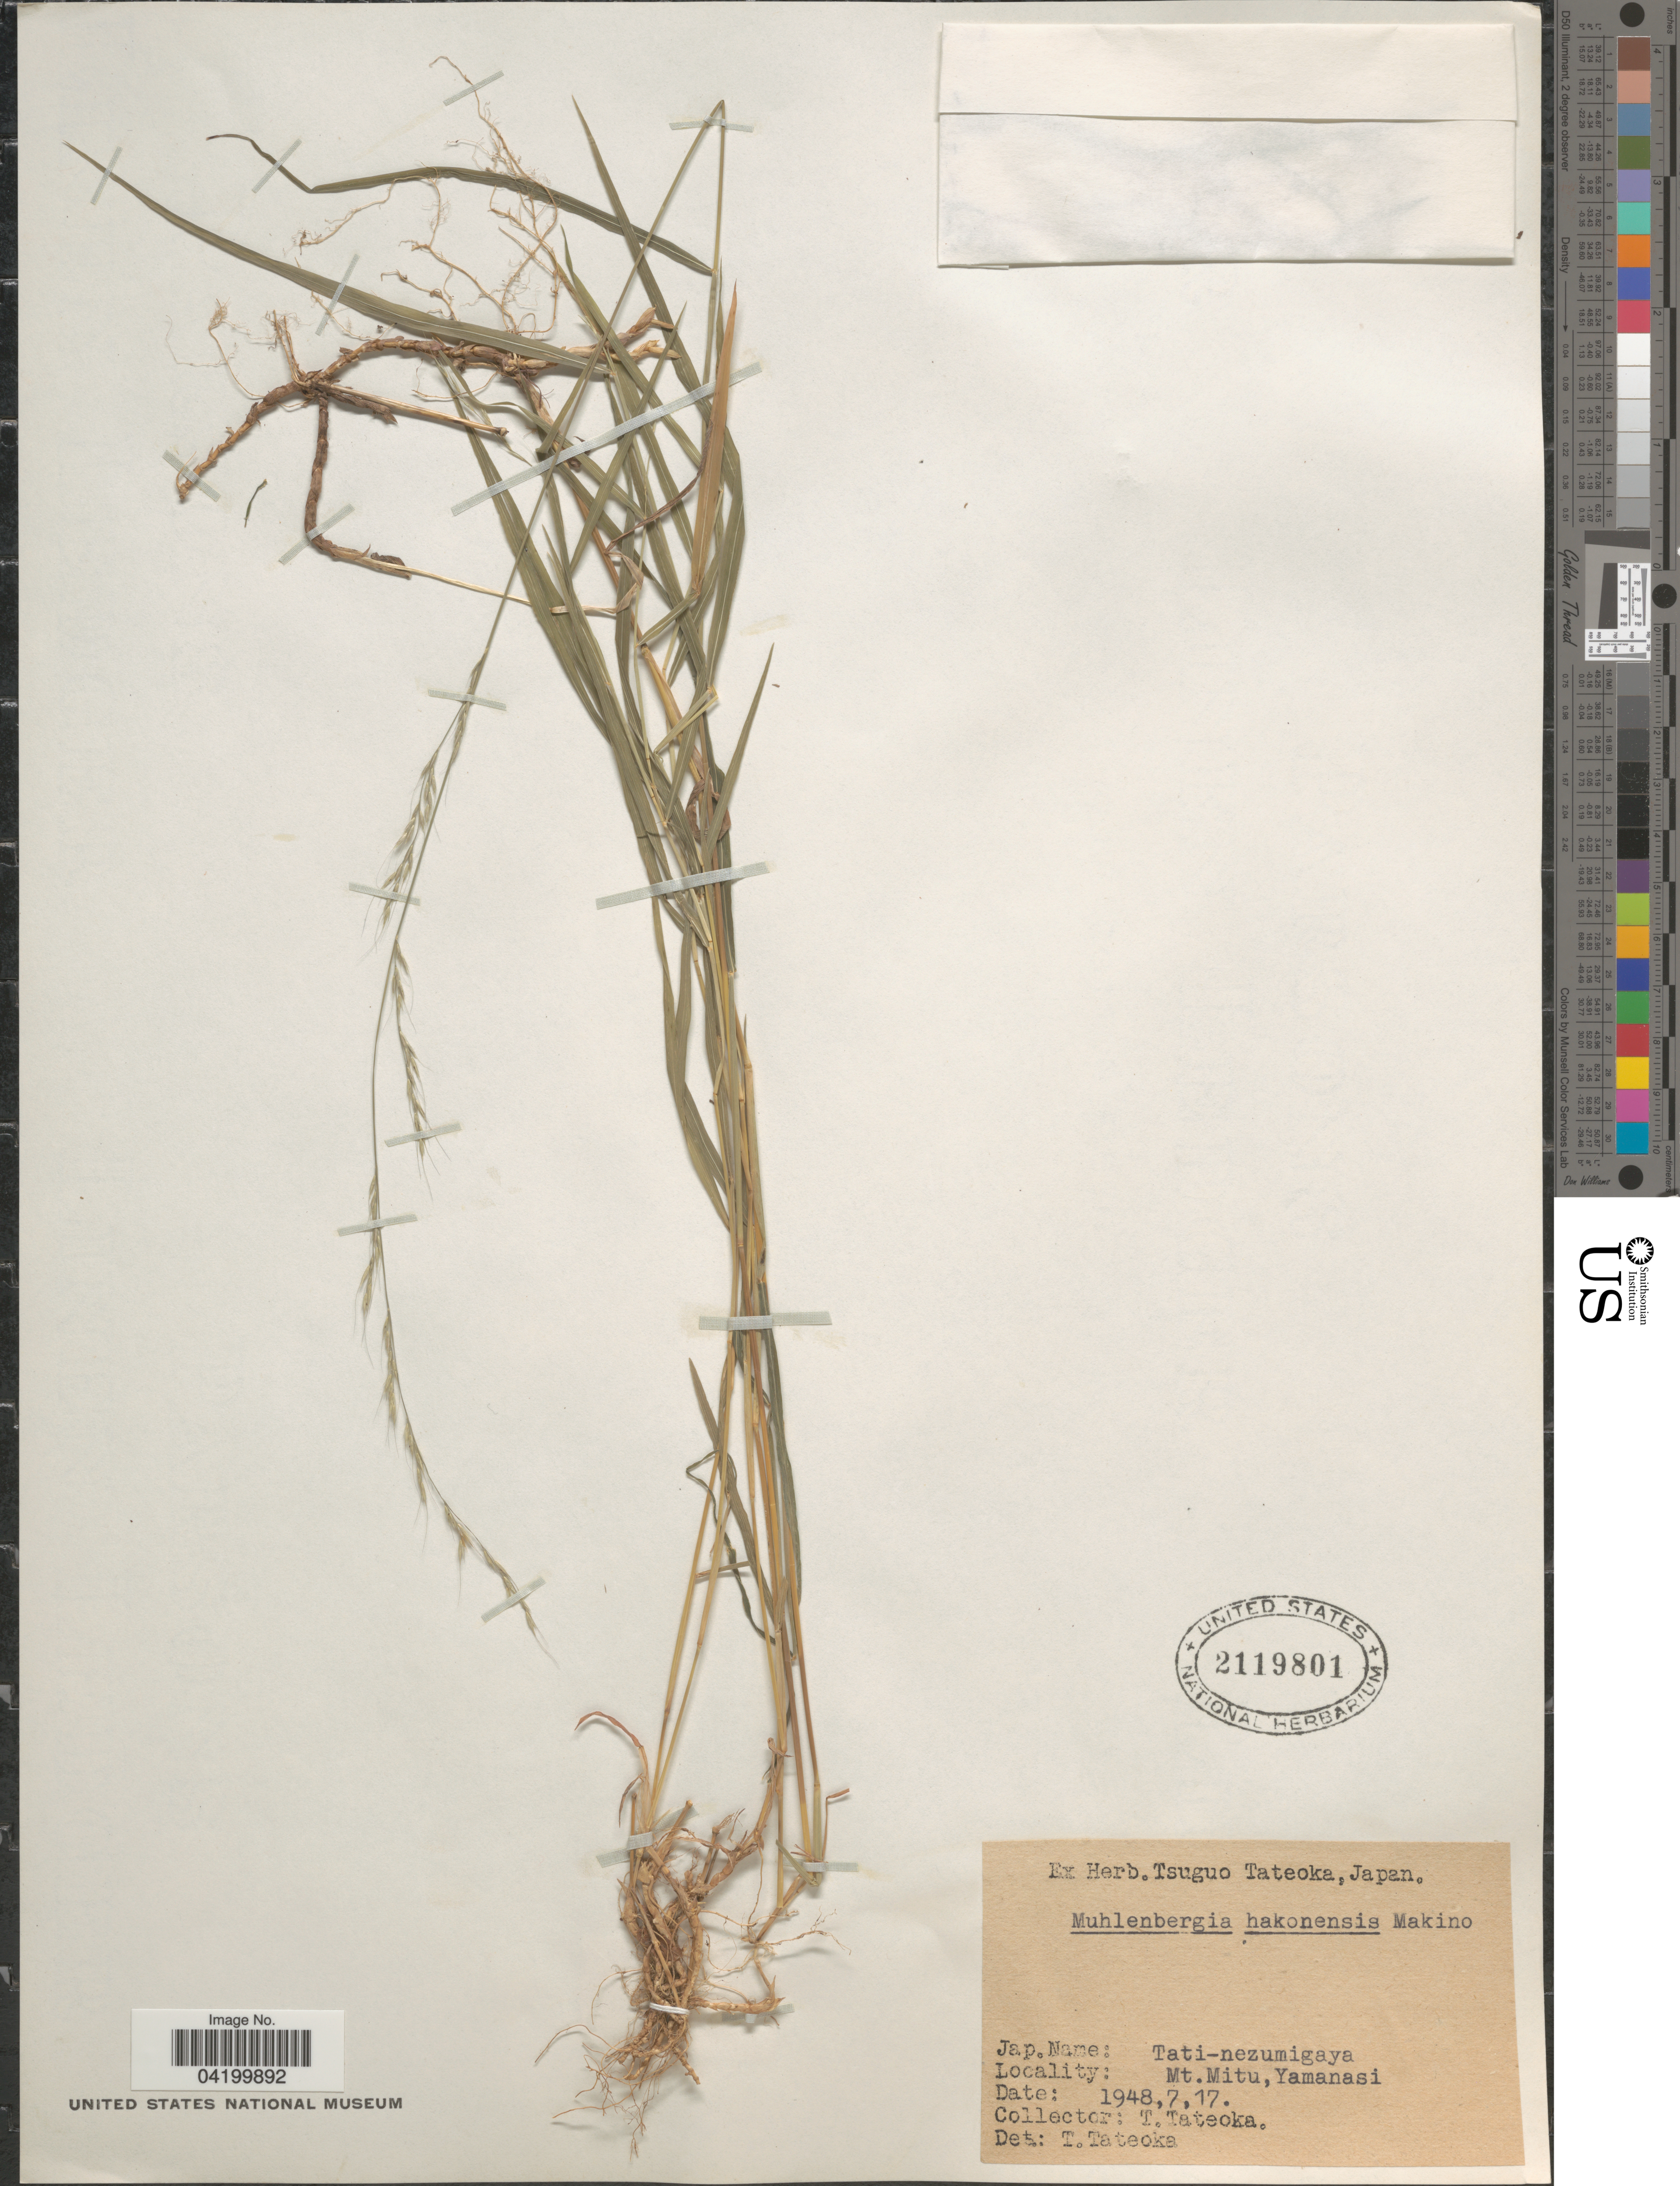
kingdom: Plantae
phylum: Tracheophyta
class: Liliopsida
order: Poales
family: Poaceae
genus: Muhlenbergia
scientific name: Muhlenbergia hakonensis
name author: (Hack.) Makino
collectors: T. Tateoka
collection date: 1948-07-17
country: Japan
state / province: Yamanasi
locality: Mt. Mitu.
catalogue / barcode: US 2119801